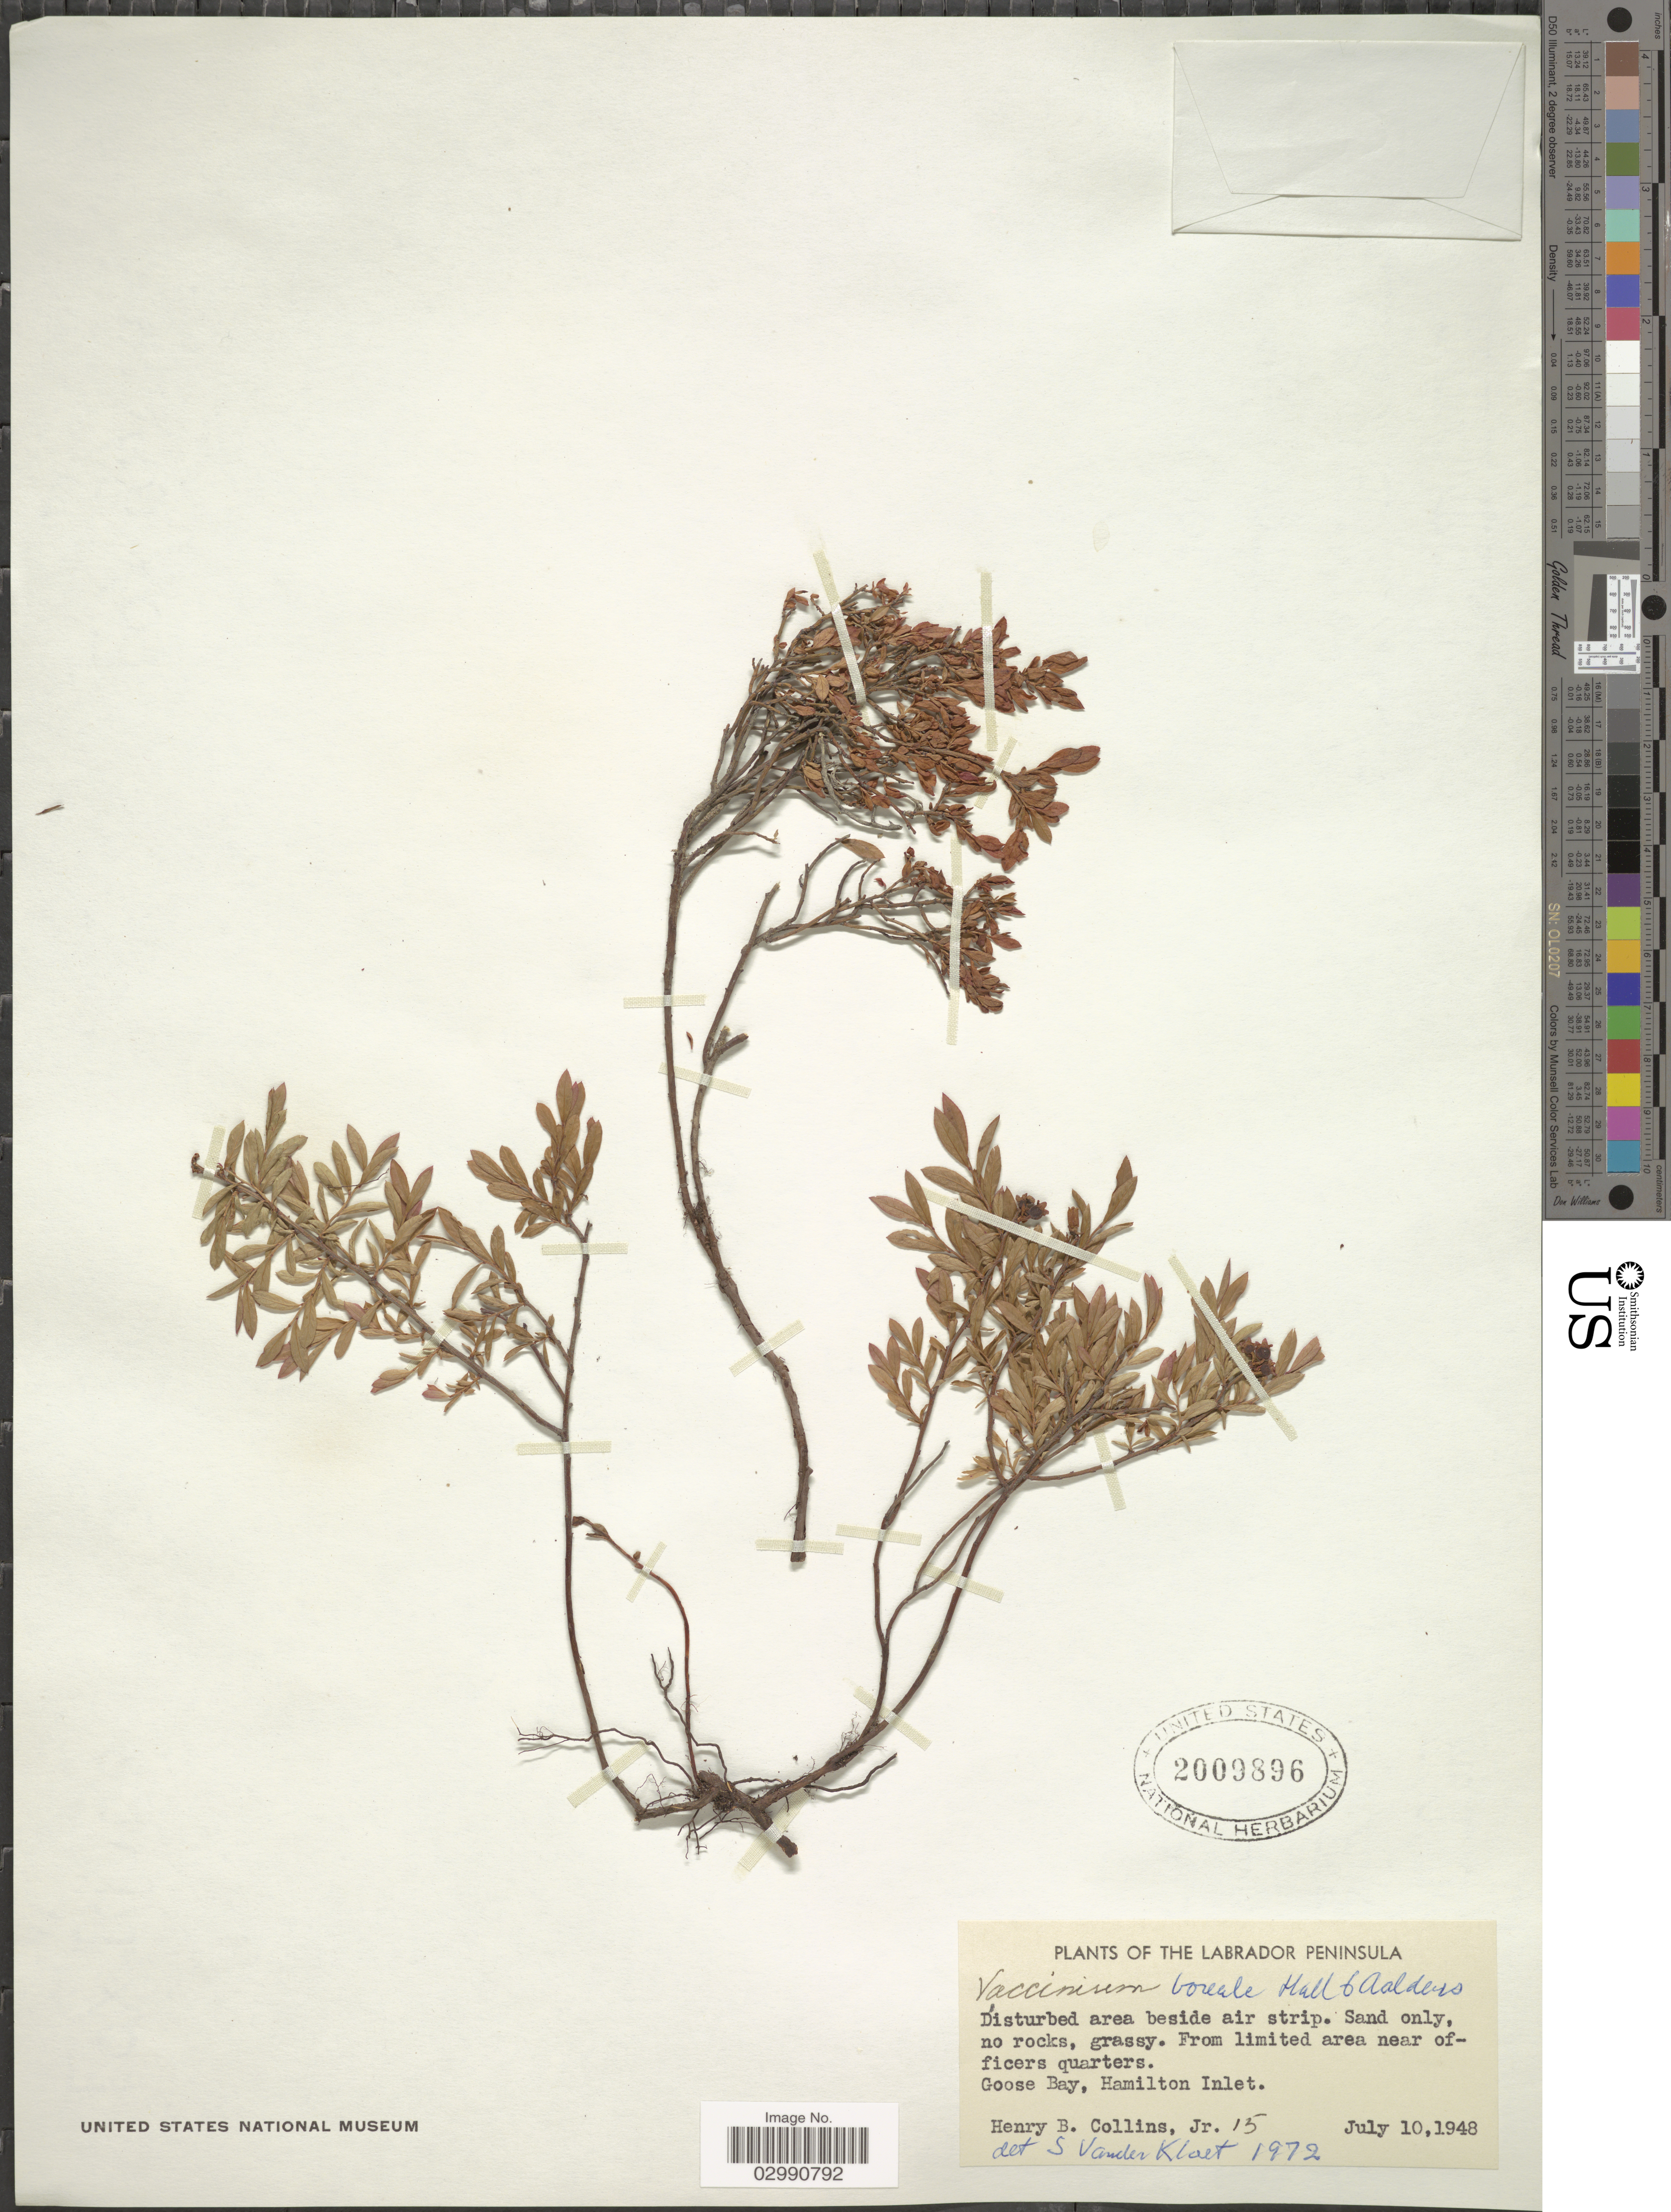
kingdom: Plantae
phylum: Tracheophyta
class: Magnoliopsida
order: Ericales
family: Ericaceae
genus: Vaccinium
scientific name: Vaccinium sp.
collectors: H. Collins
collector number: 15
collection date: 1948-07-10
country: Canada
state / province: Newfoundland and Labrador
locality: The Labrador Peninsula, Goose Bay, Hamilton Inlet.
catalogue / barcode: US 2009896